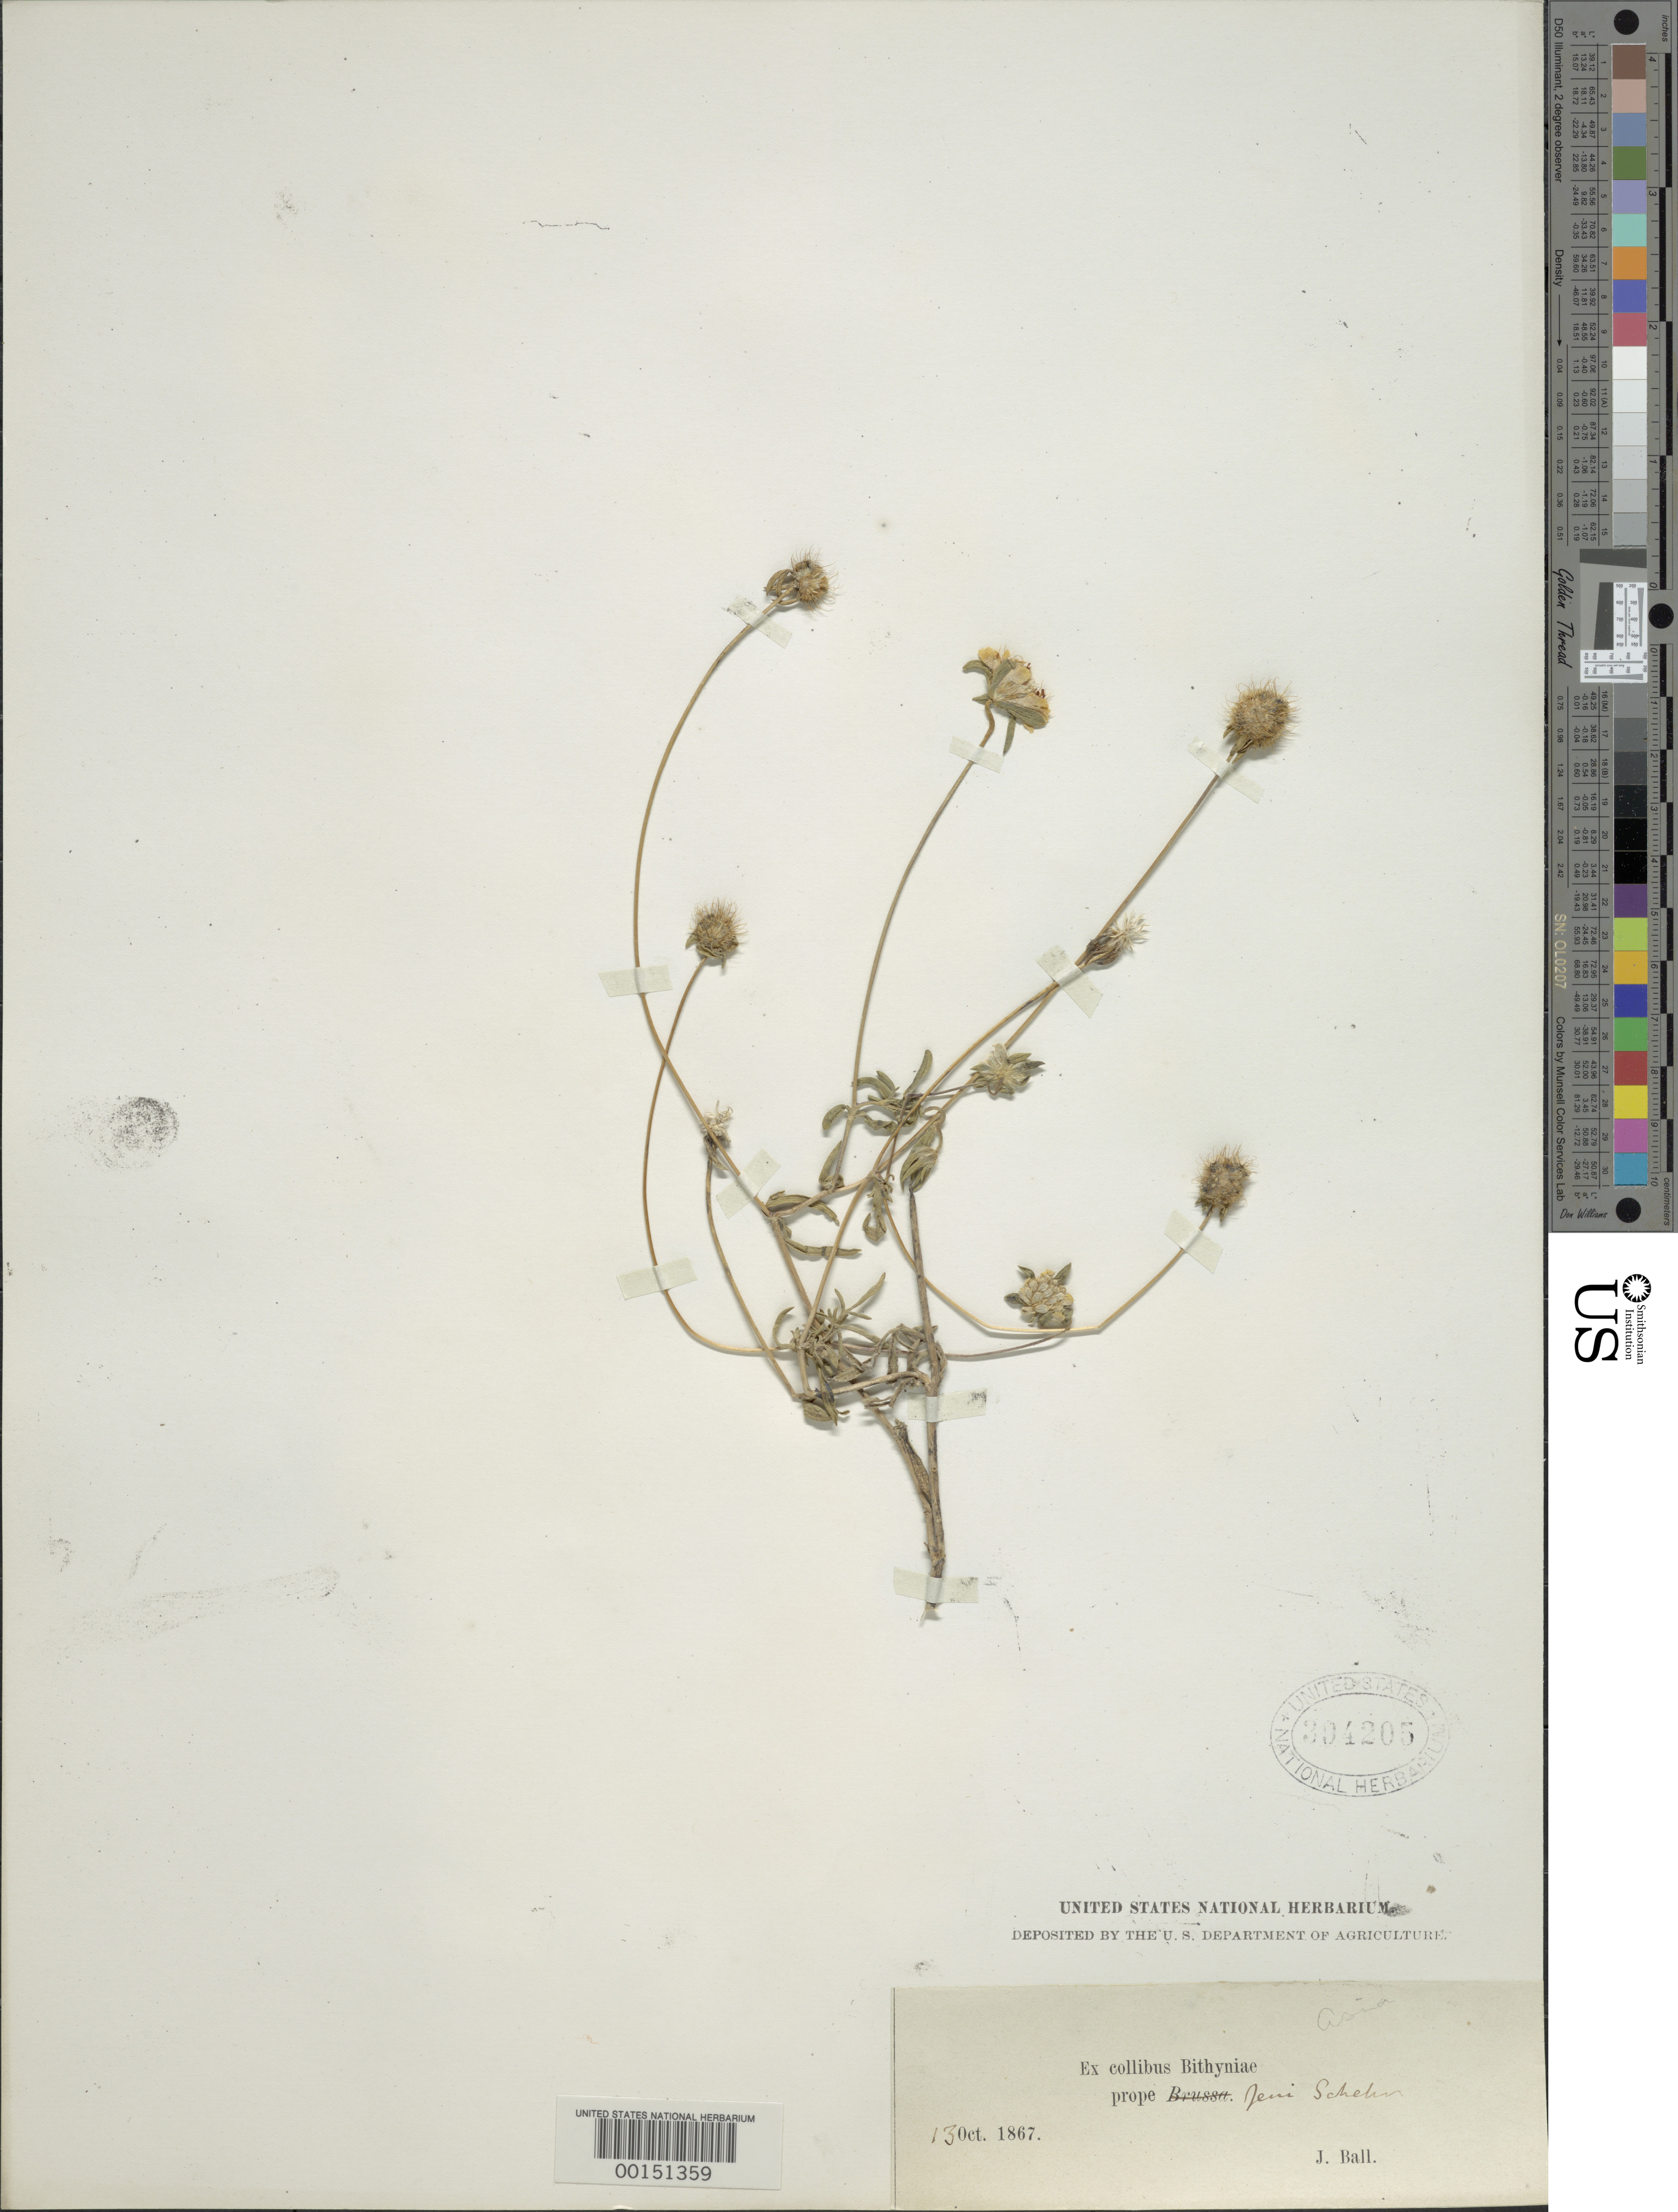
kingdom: Plantae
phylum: Tracheophyta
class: Magnoliopsida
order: Dipsacales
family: Caprifoliaceae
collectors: J. Ball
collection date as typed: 13 Oct 1867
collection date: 1867-10-13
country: Turkey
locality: Bithynia, near Jeni Schehn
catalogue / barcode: US 394205